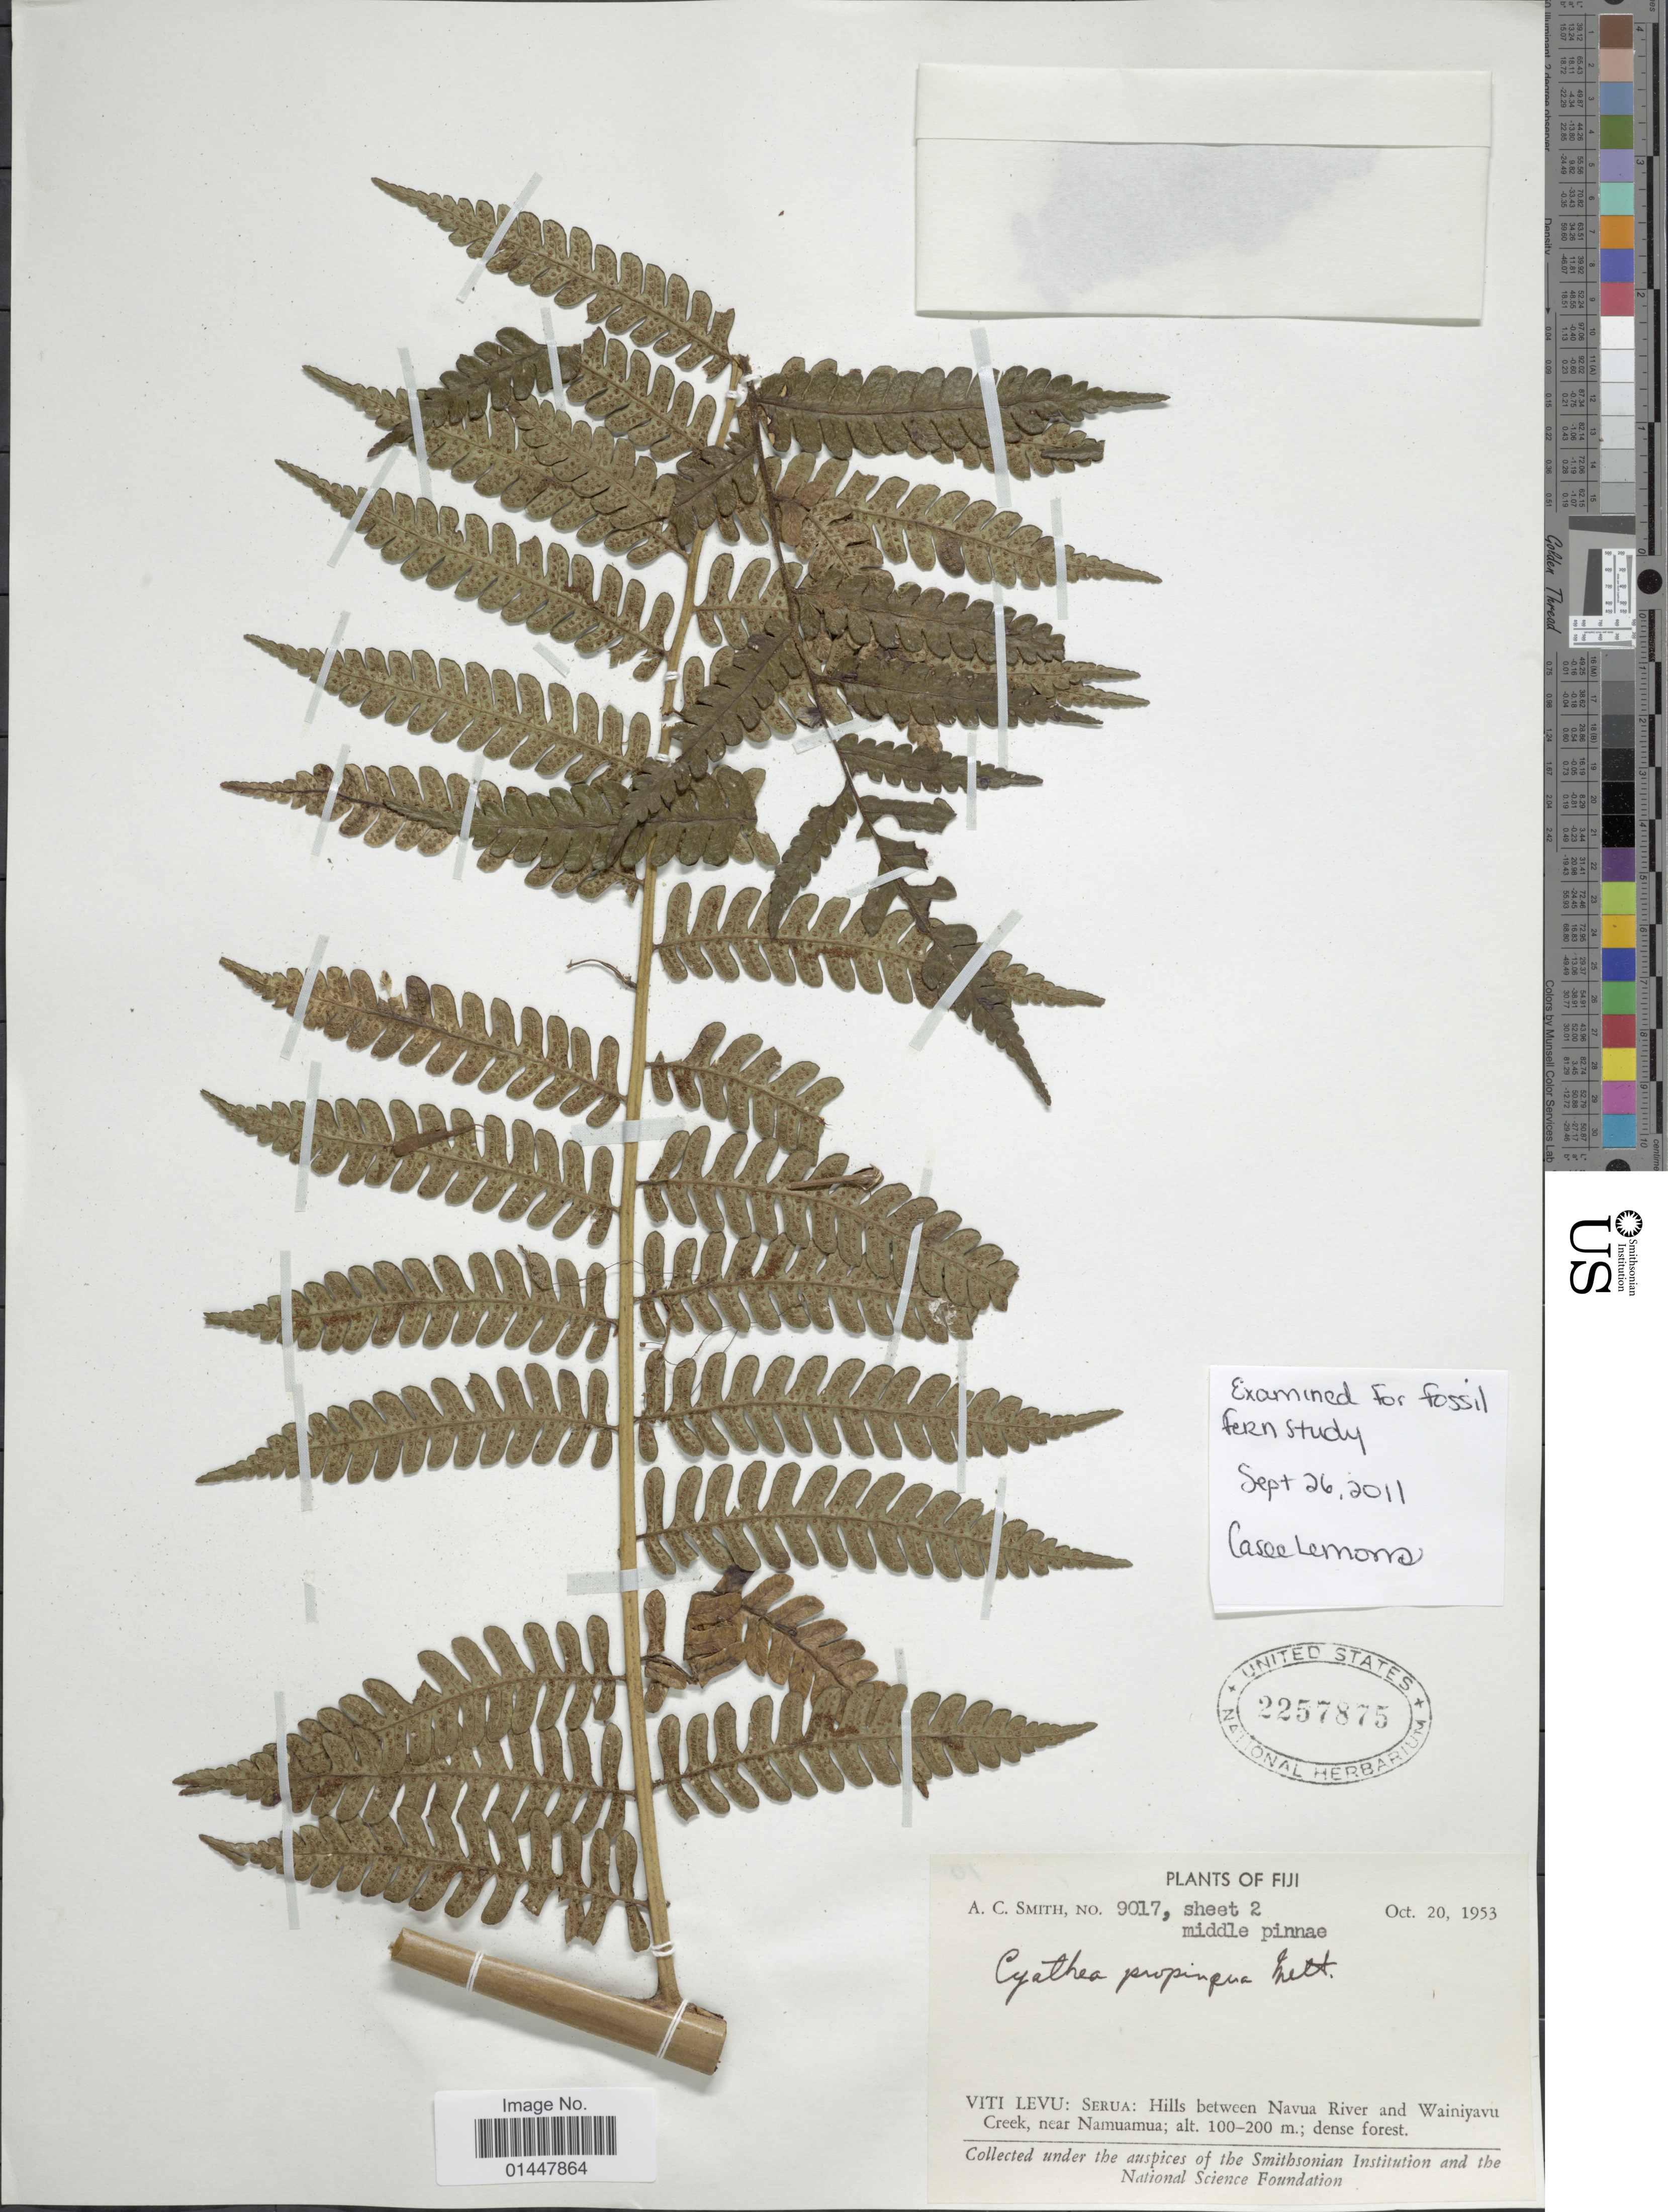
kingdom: Plantae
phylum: Tracheophyta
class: Polypodiopsida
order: Cyatheales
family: Cyatheaceae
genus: Sphaeropteris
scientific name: Sphaeropteris propinqua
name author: (Mett.) R.M. Tryon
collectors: A. C. Smith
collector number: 9017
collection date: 1953-10-20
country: Fiji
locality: Viti Levu, Serua, Hills between Navua River and Wainiyavu Creek, near Namuamua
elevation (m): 100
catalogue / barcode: US 2257875